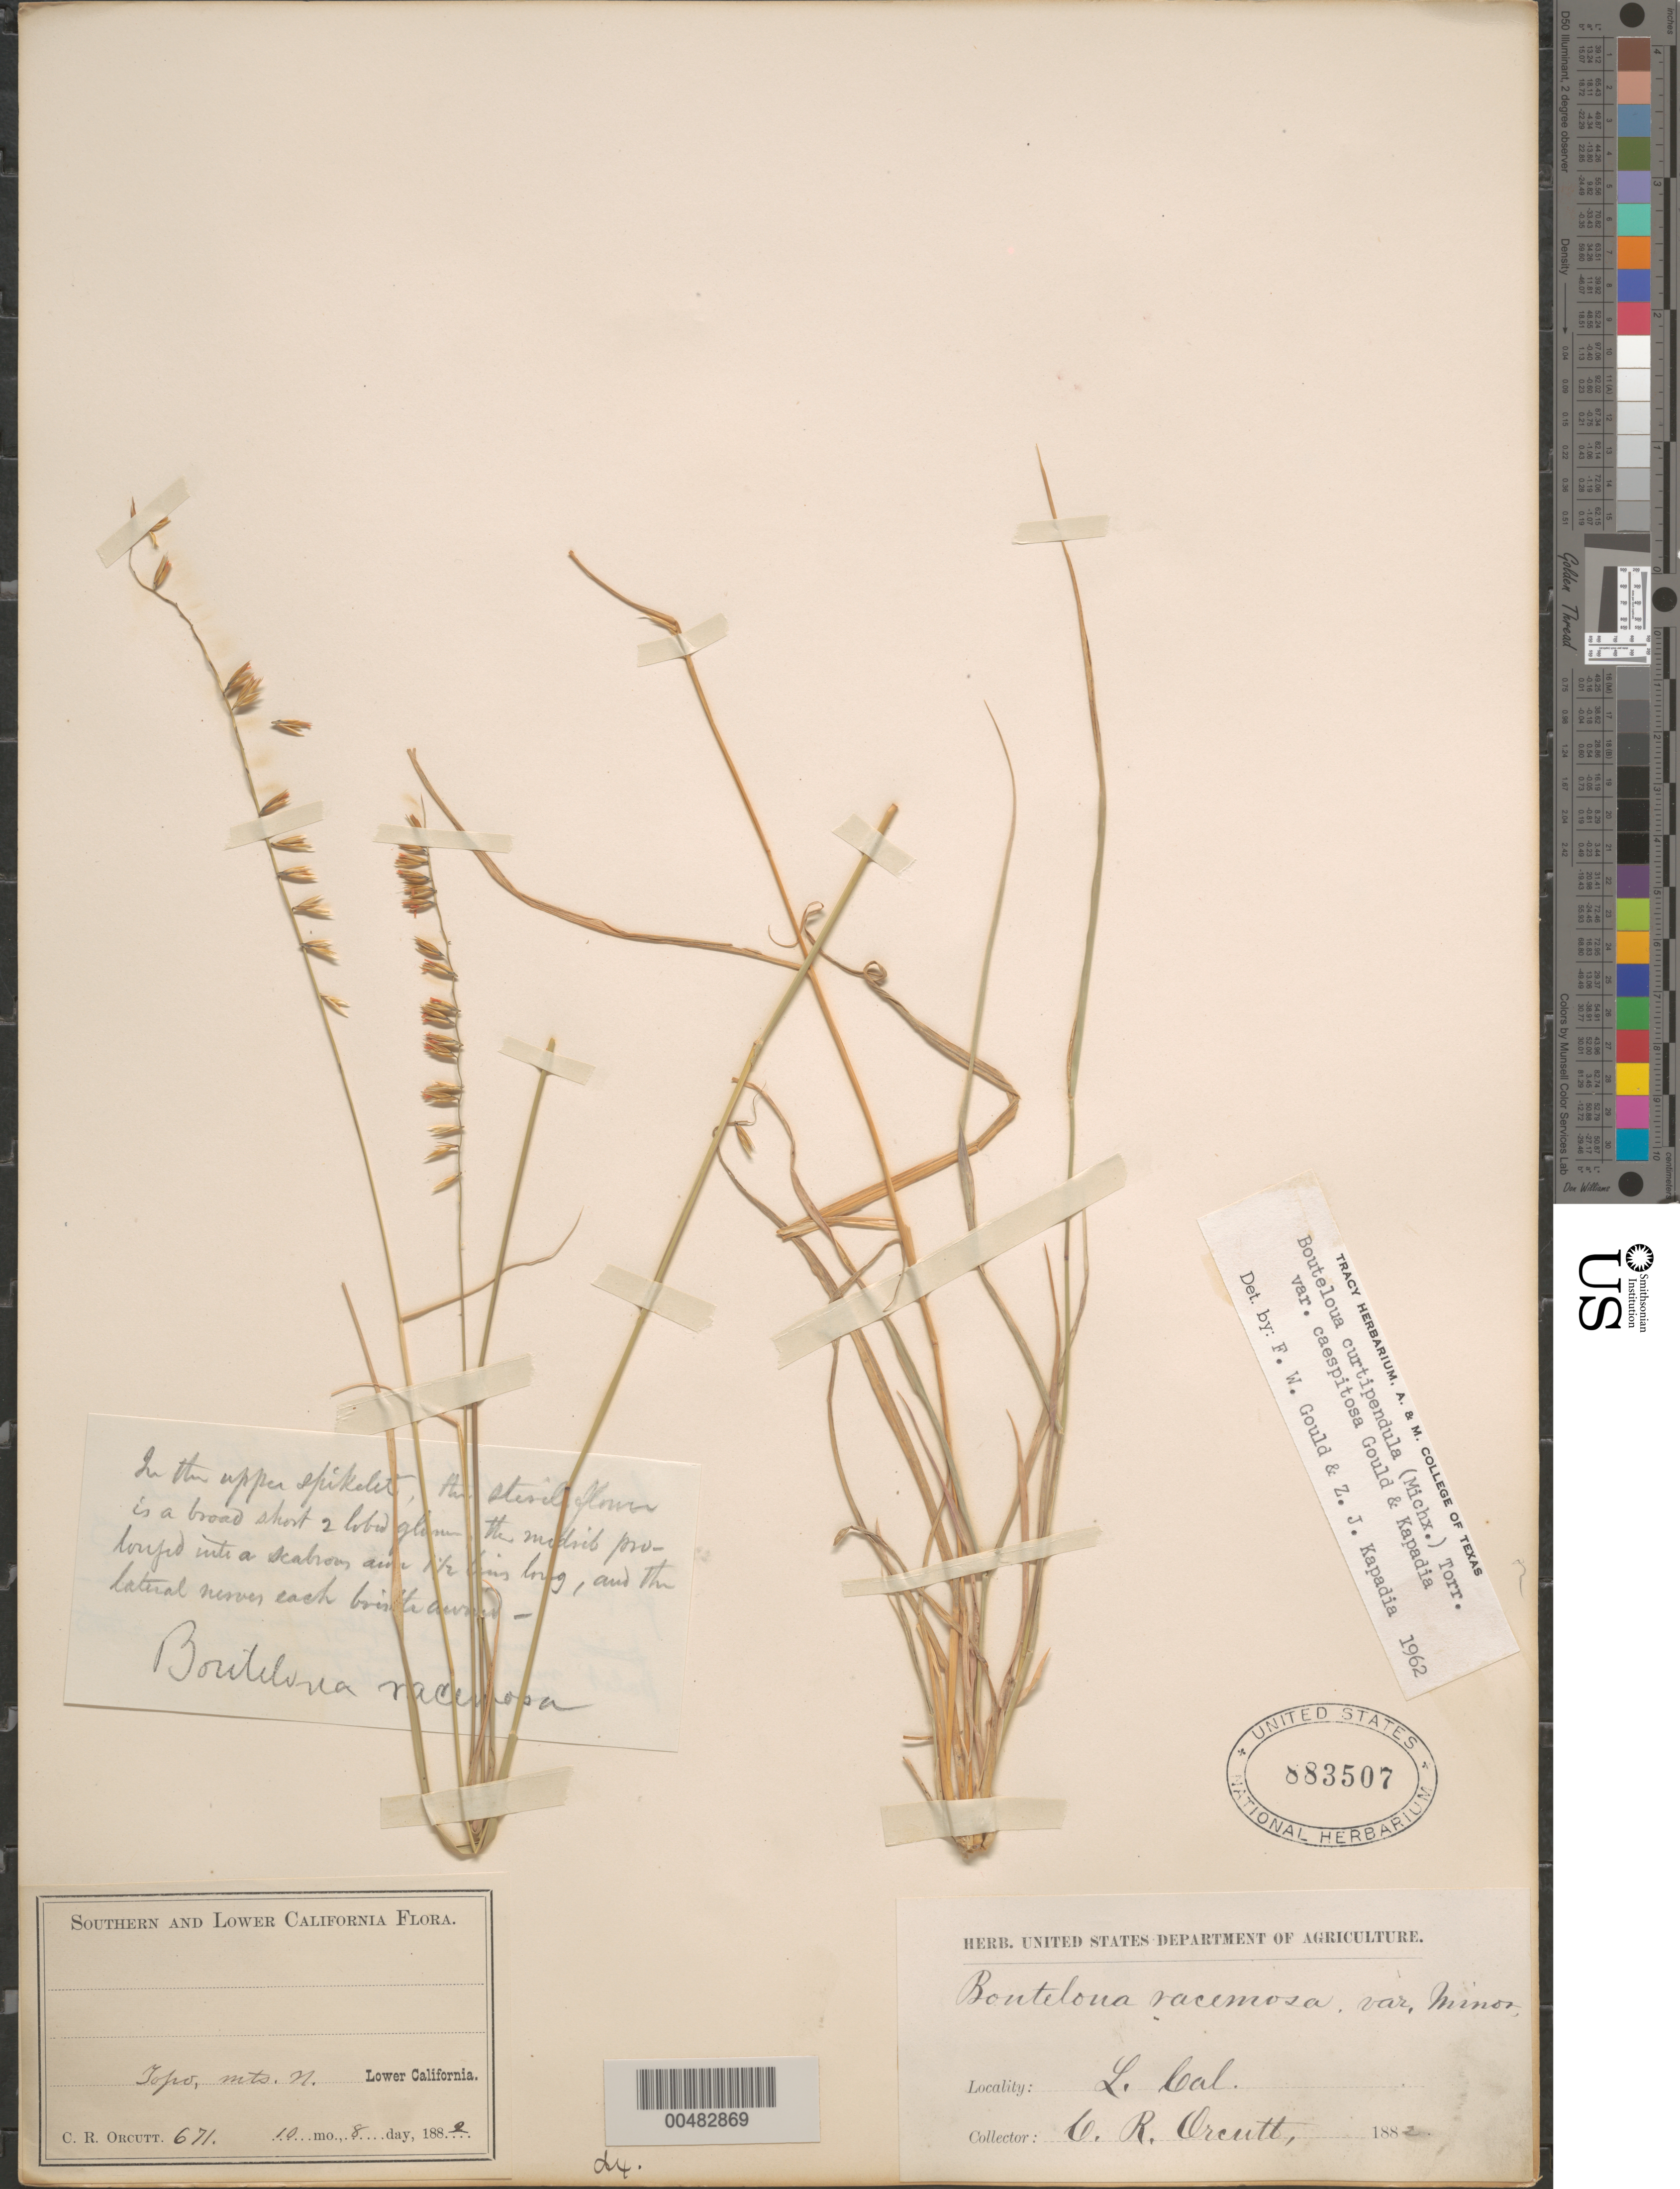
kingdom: Plantae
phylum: Tracheophyta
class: Liliopsida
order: Poales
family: Poaceae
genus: Bouteloua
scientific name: Bouteloua curtipendula var. caespitosa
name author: Gould & Kapadia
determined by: Gould, F. W.; Kapadia, Zarir J.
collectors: C. R. Orcutt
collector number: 671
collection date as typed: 8 Oct 1882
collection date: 1882-10-08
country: Mexico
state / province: Baja California Norte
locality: Topo, Mountains N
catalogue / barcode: US 883507